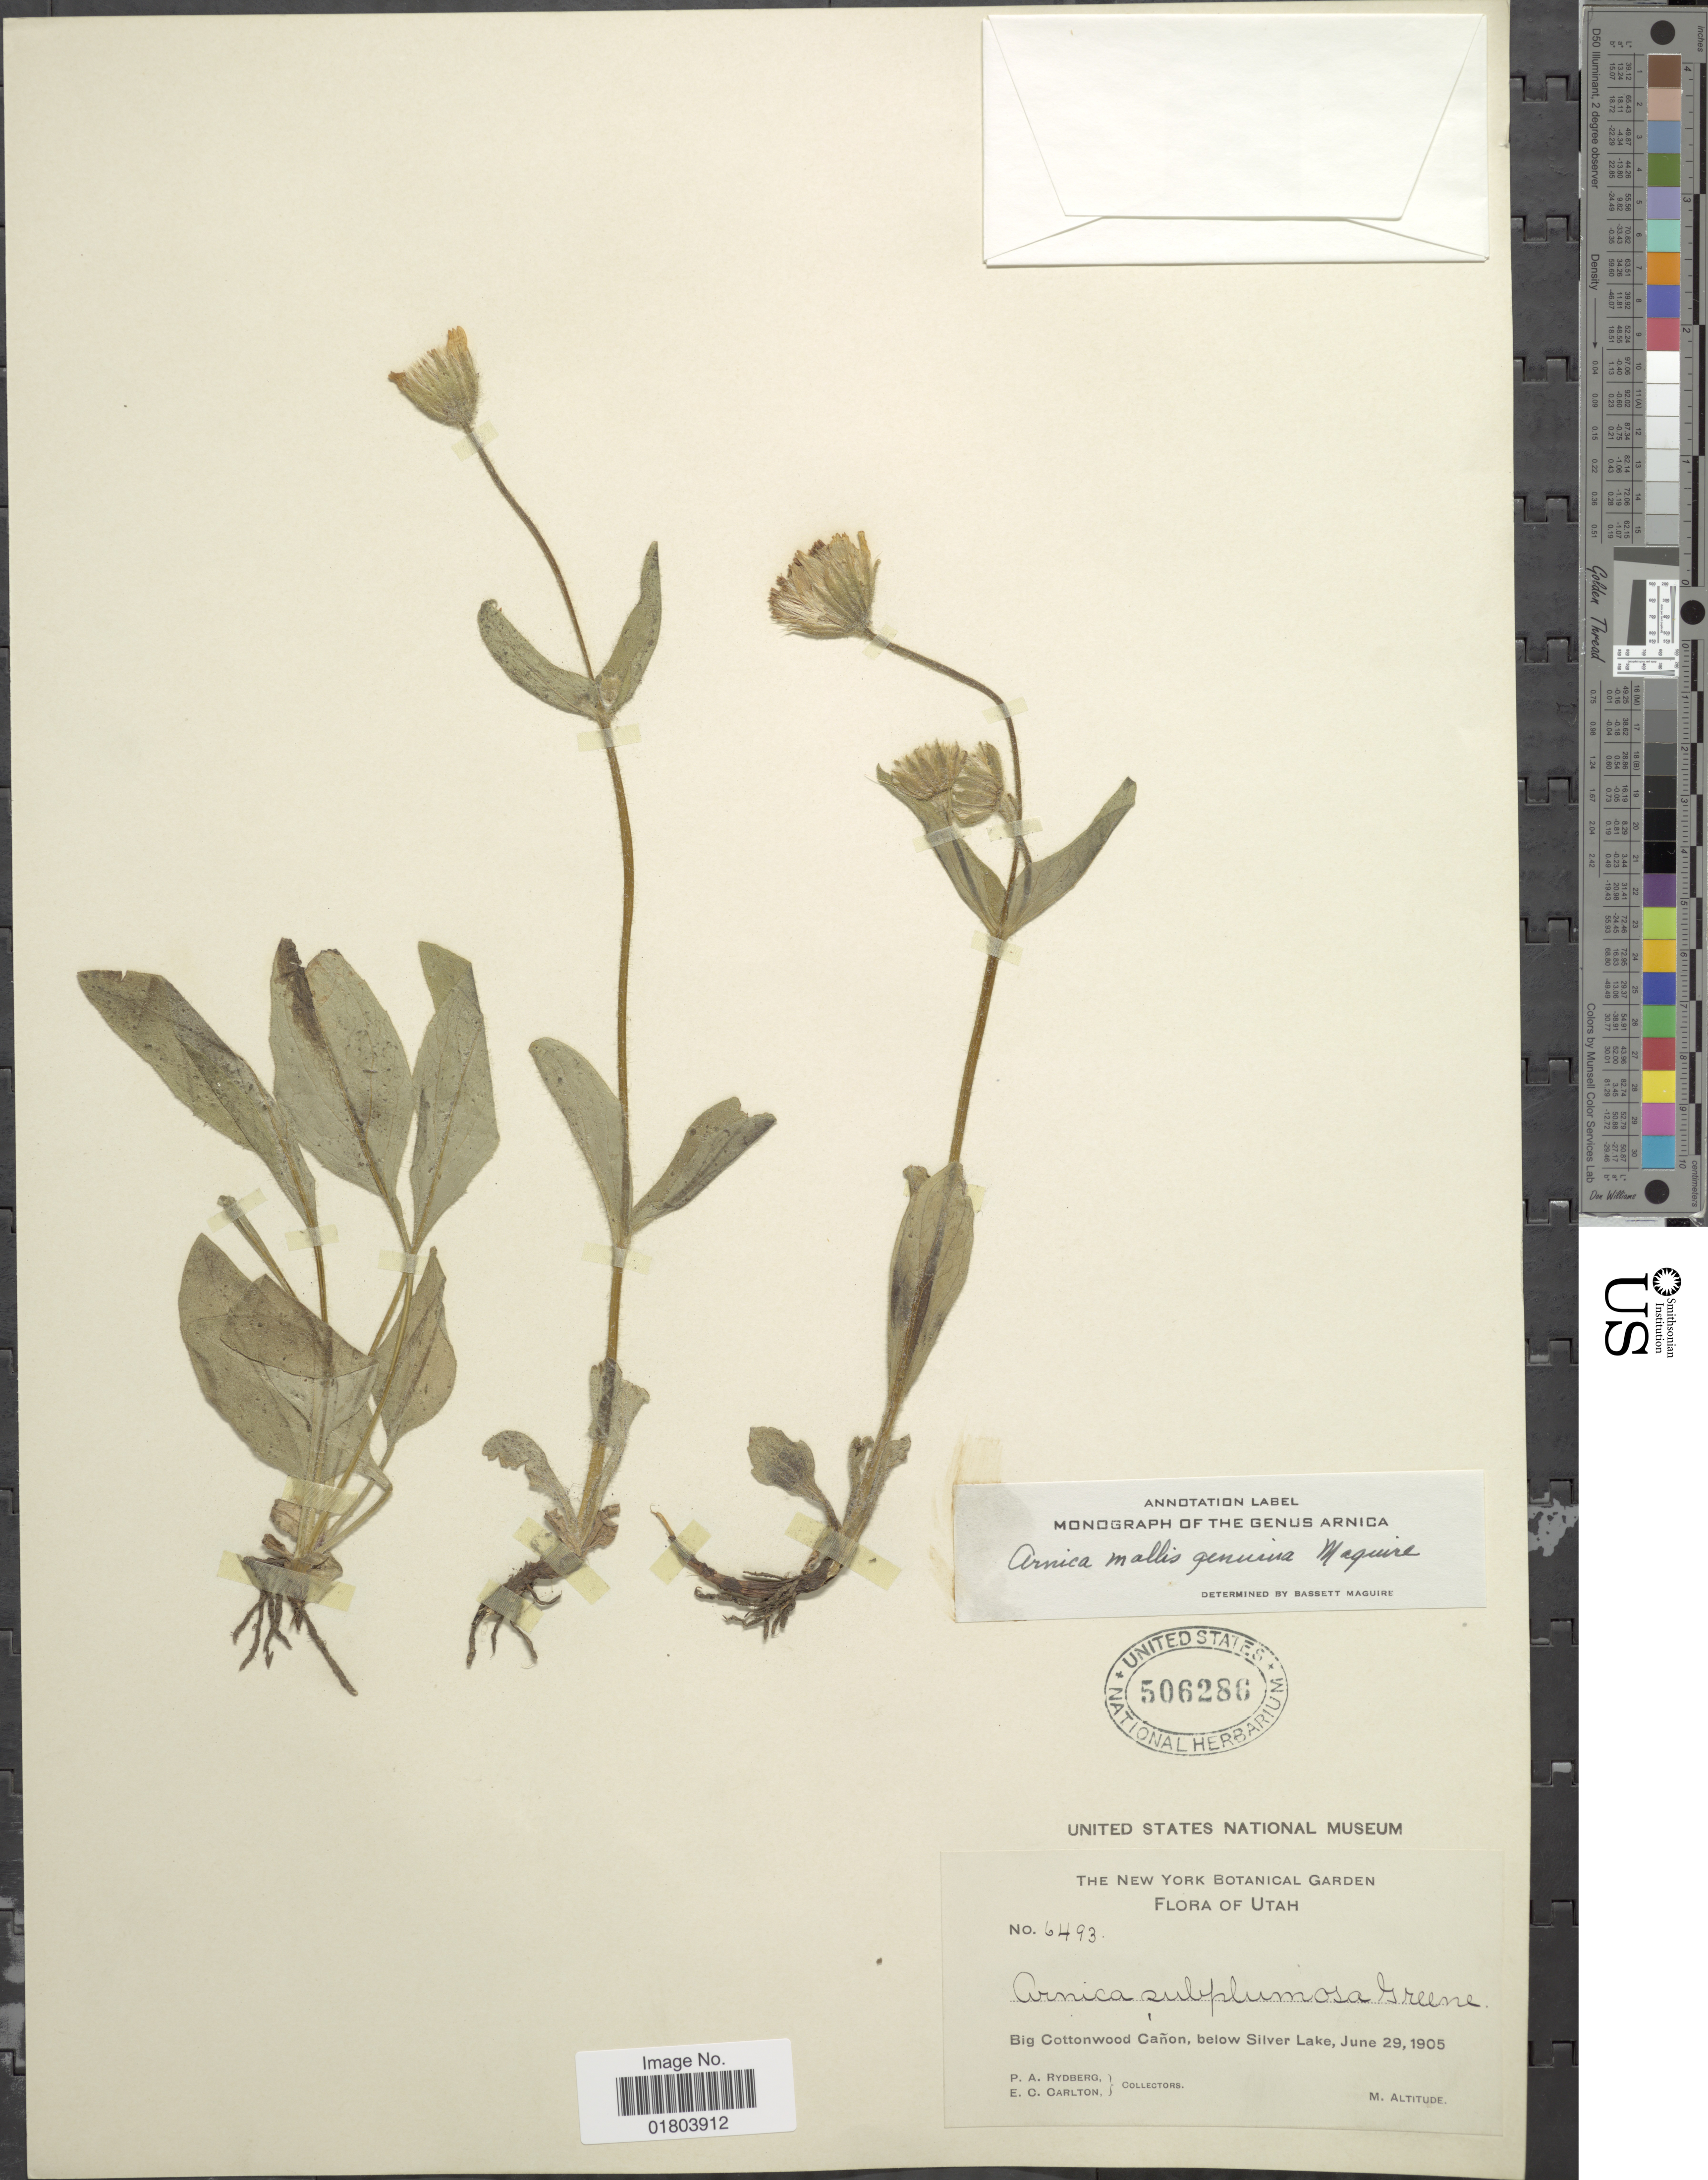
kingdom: Plantae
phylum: Tracheophyta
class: Magnoliopsida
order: Asterales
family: Asteraceae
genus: Arnica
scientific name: Arnica mollis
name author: Hook.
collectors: P. A. Rydberg & E. Carlton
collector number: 6493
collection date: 1905-06-29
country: United States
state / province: Utah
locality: Big Cottonwood Cañon, below Silver Lake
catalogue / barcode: US 506286